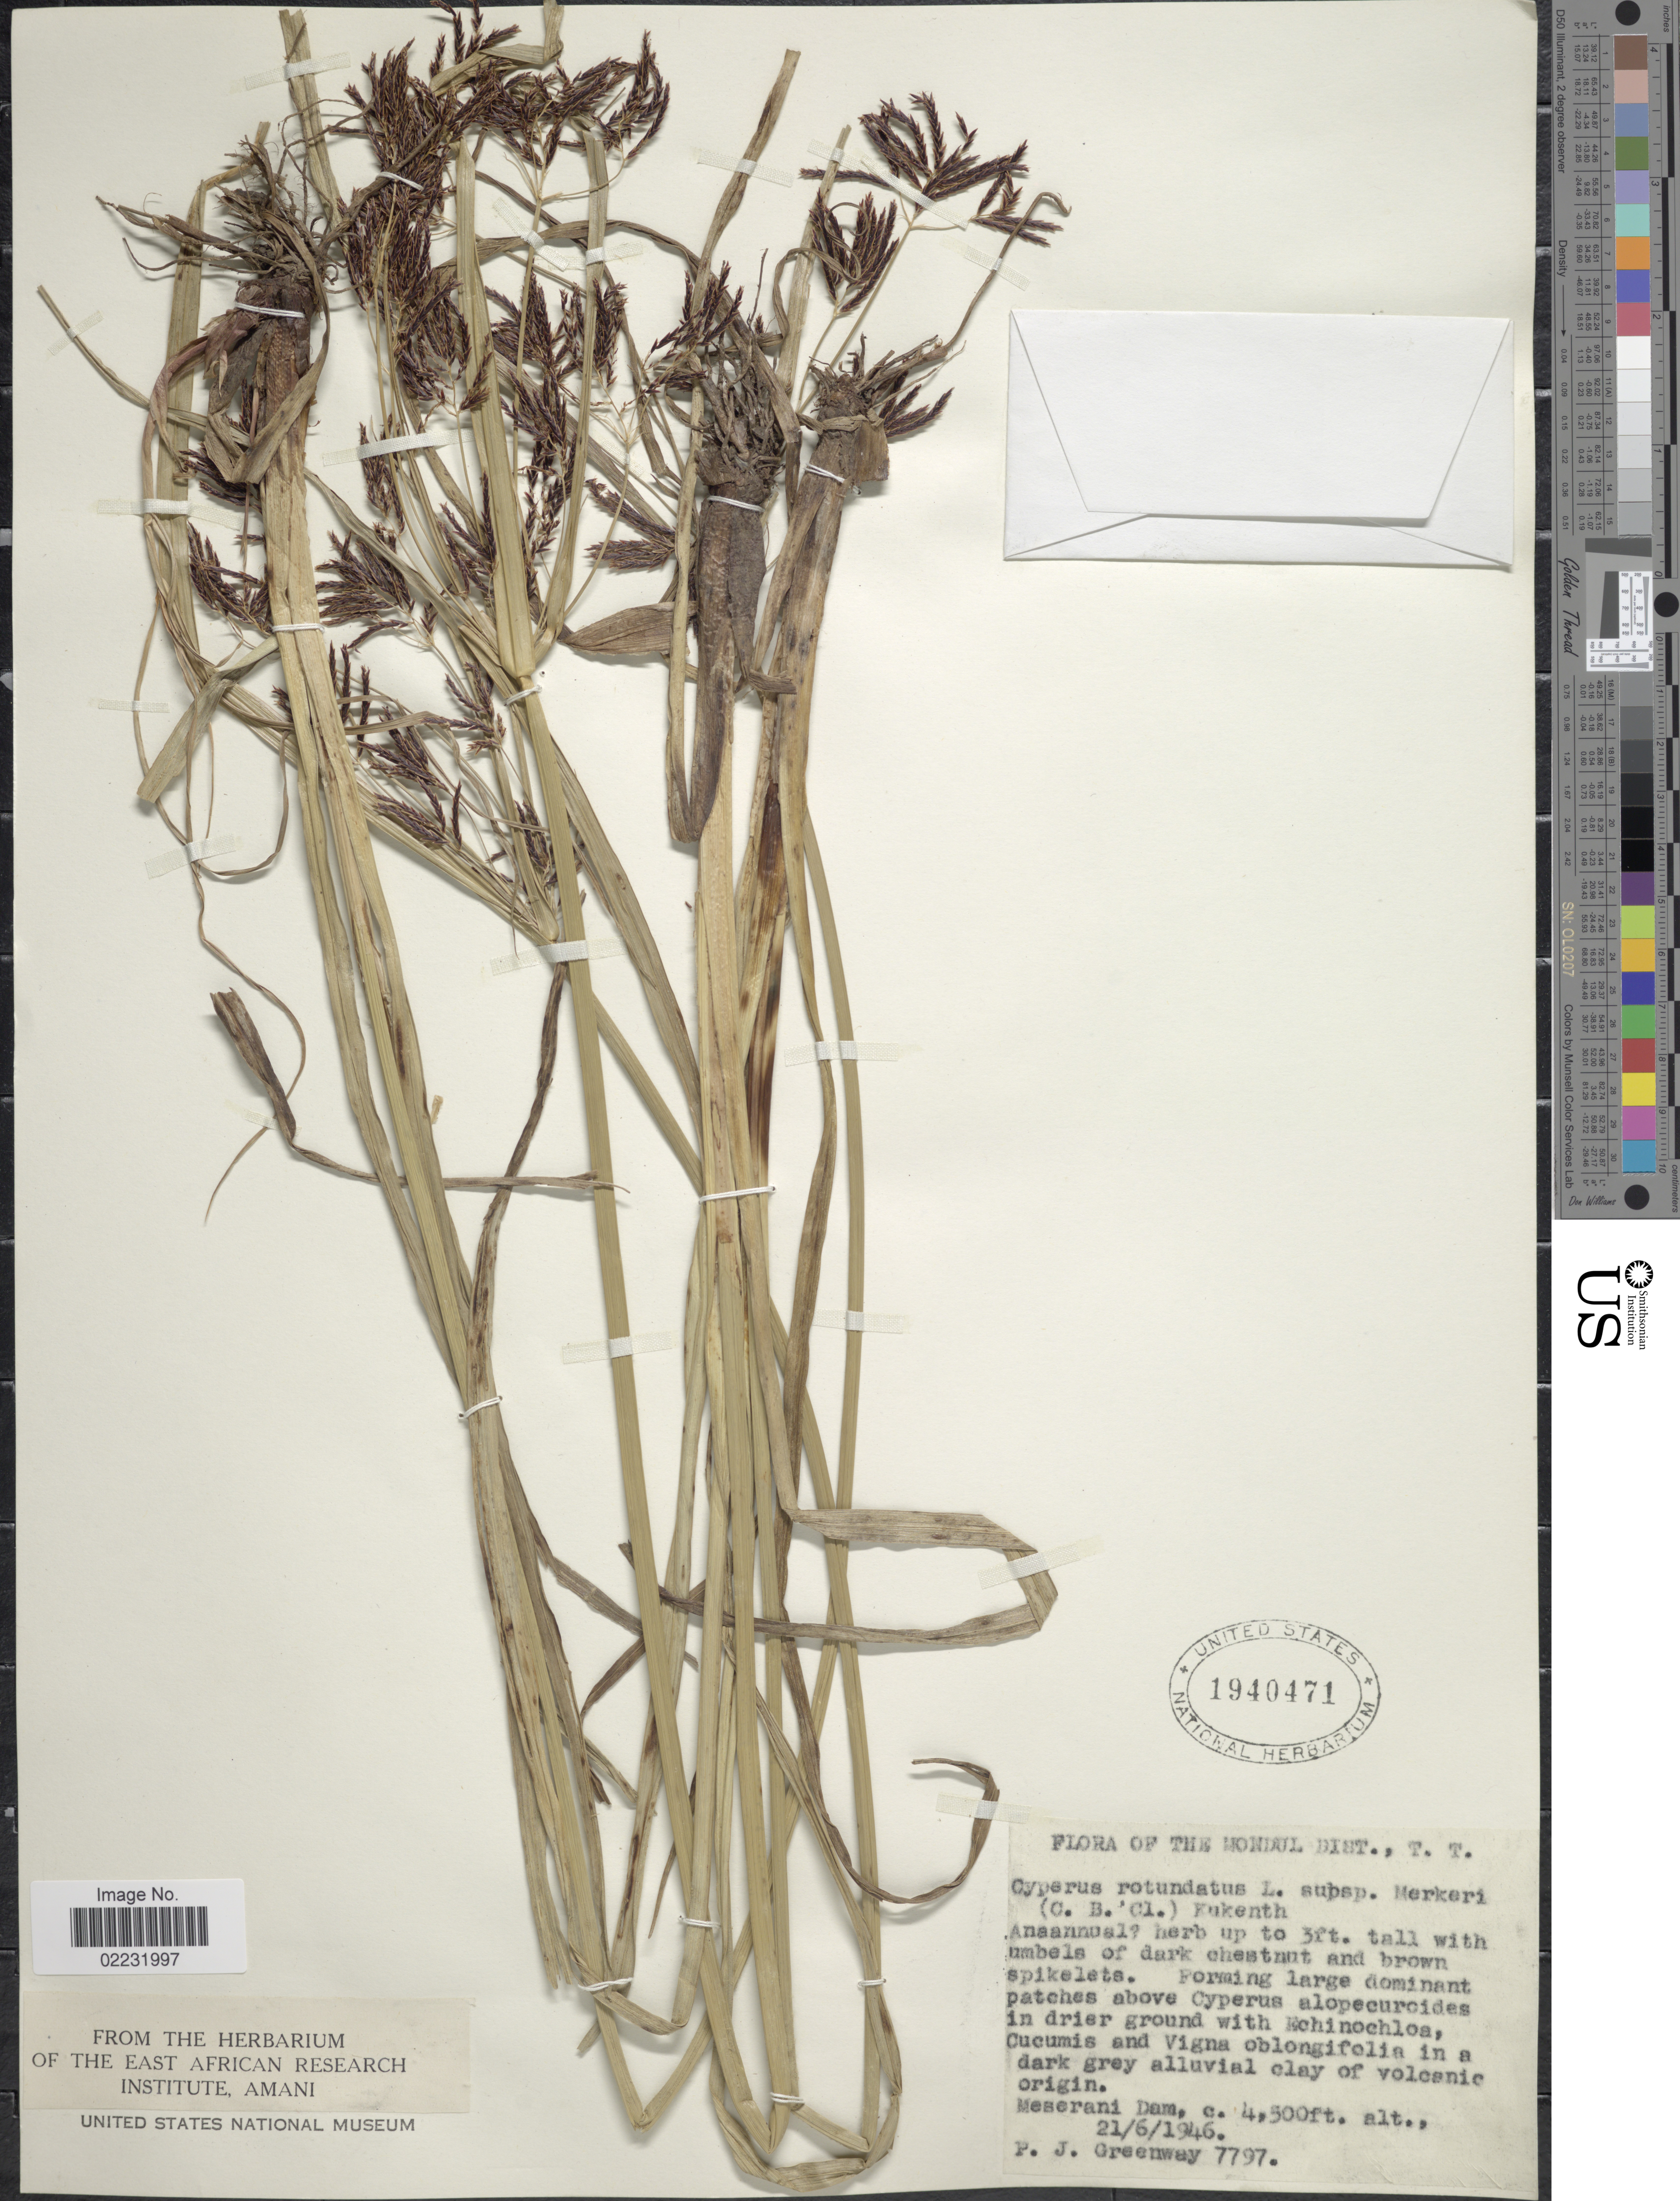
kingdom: Plantae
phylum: Tracheophyta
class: Liliopsida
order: Poales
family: Cyperaceae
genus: Cyperus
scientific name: Cyperus rotundus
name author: L.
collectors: P. J. Greenway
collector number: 7797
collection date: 1946-06-21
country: Tanzania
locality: Mondul Dist., T.T., Meserani Dam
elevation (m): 1372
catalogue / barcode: US 1940471